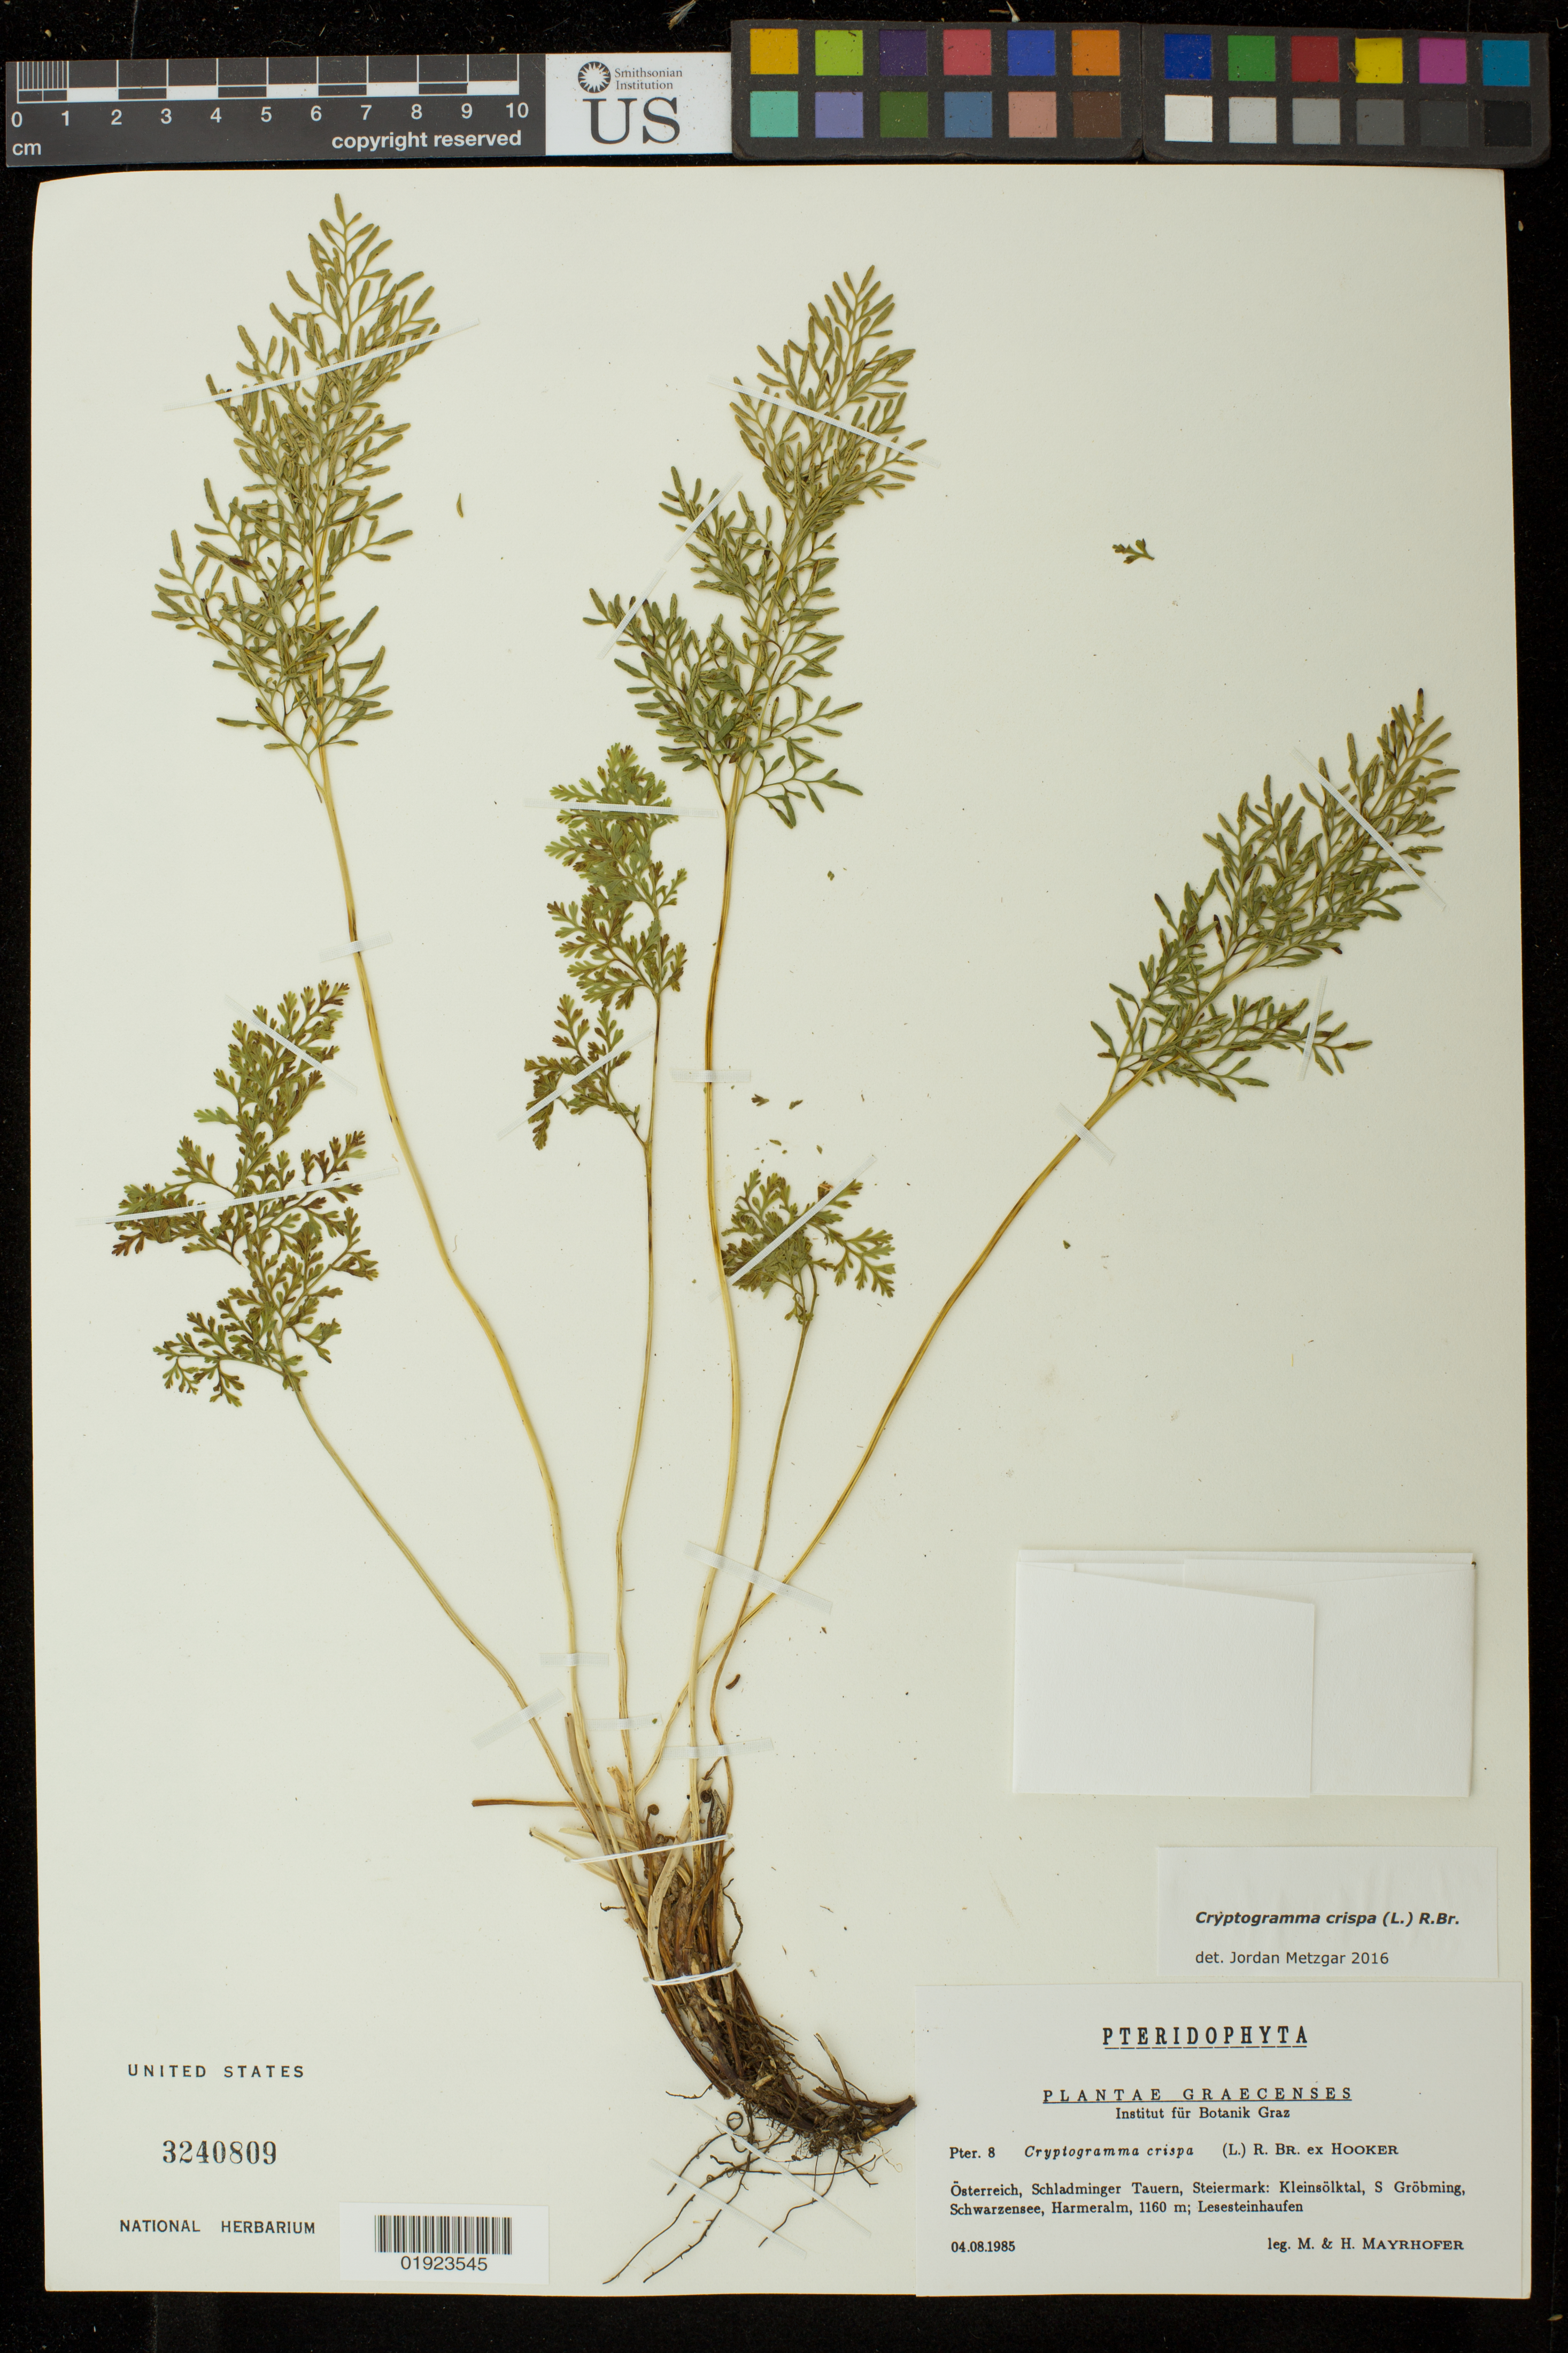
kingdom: Plantae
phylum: Tracheophyta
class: Polypodiopsida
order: Polypodiales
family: Pteridaceae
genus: Cryptogramma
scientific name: Cryptogramma crispa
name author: Fernald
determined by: Metzgar, Jordan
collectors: M. Mayrhofer & H. Mayrhofer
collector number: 8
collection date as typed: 04.08.1985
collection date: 1985-08-04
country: Austria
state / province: Steiermark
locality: Österreich, Schladminger Tauern, Steiermark: Kleinsölktal, S Gröbming, Schwarzensee, Harmeralm, Lesesteinhaufen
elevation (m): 1160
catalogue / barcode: US 3240809